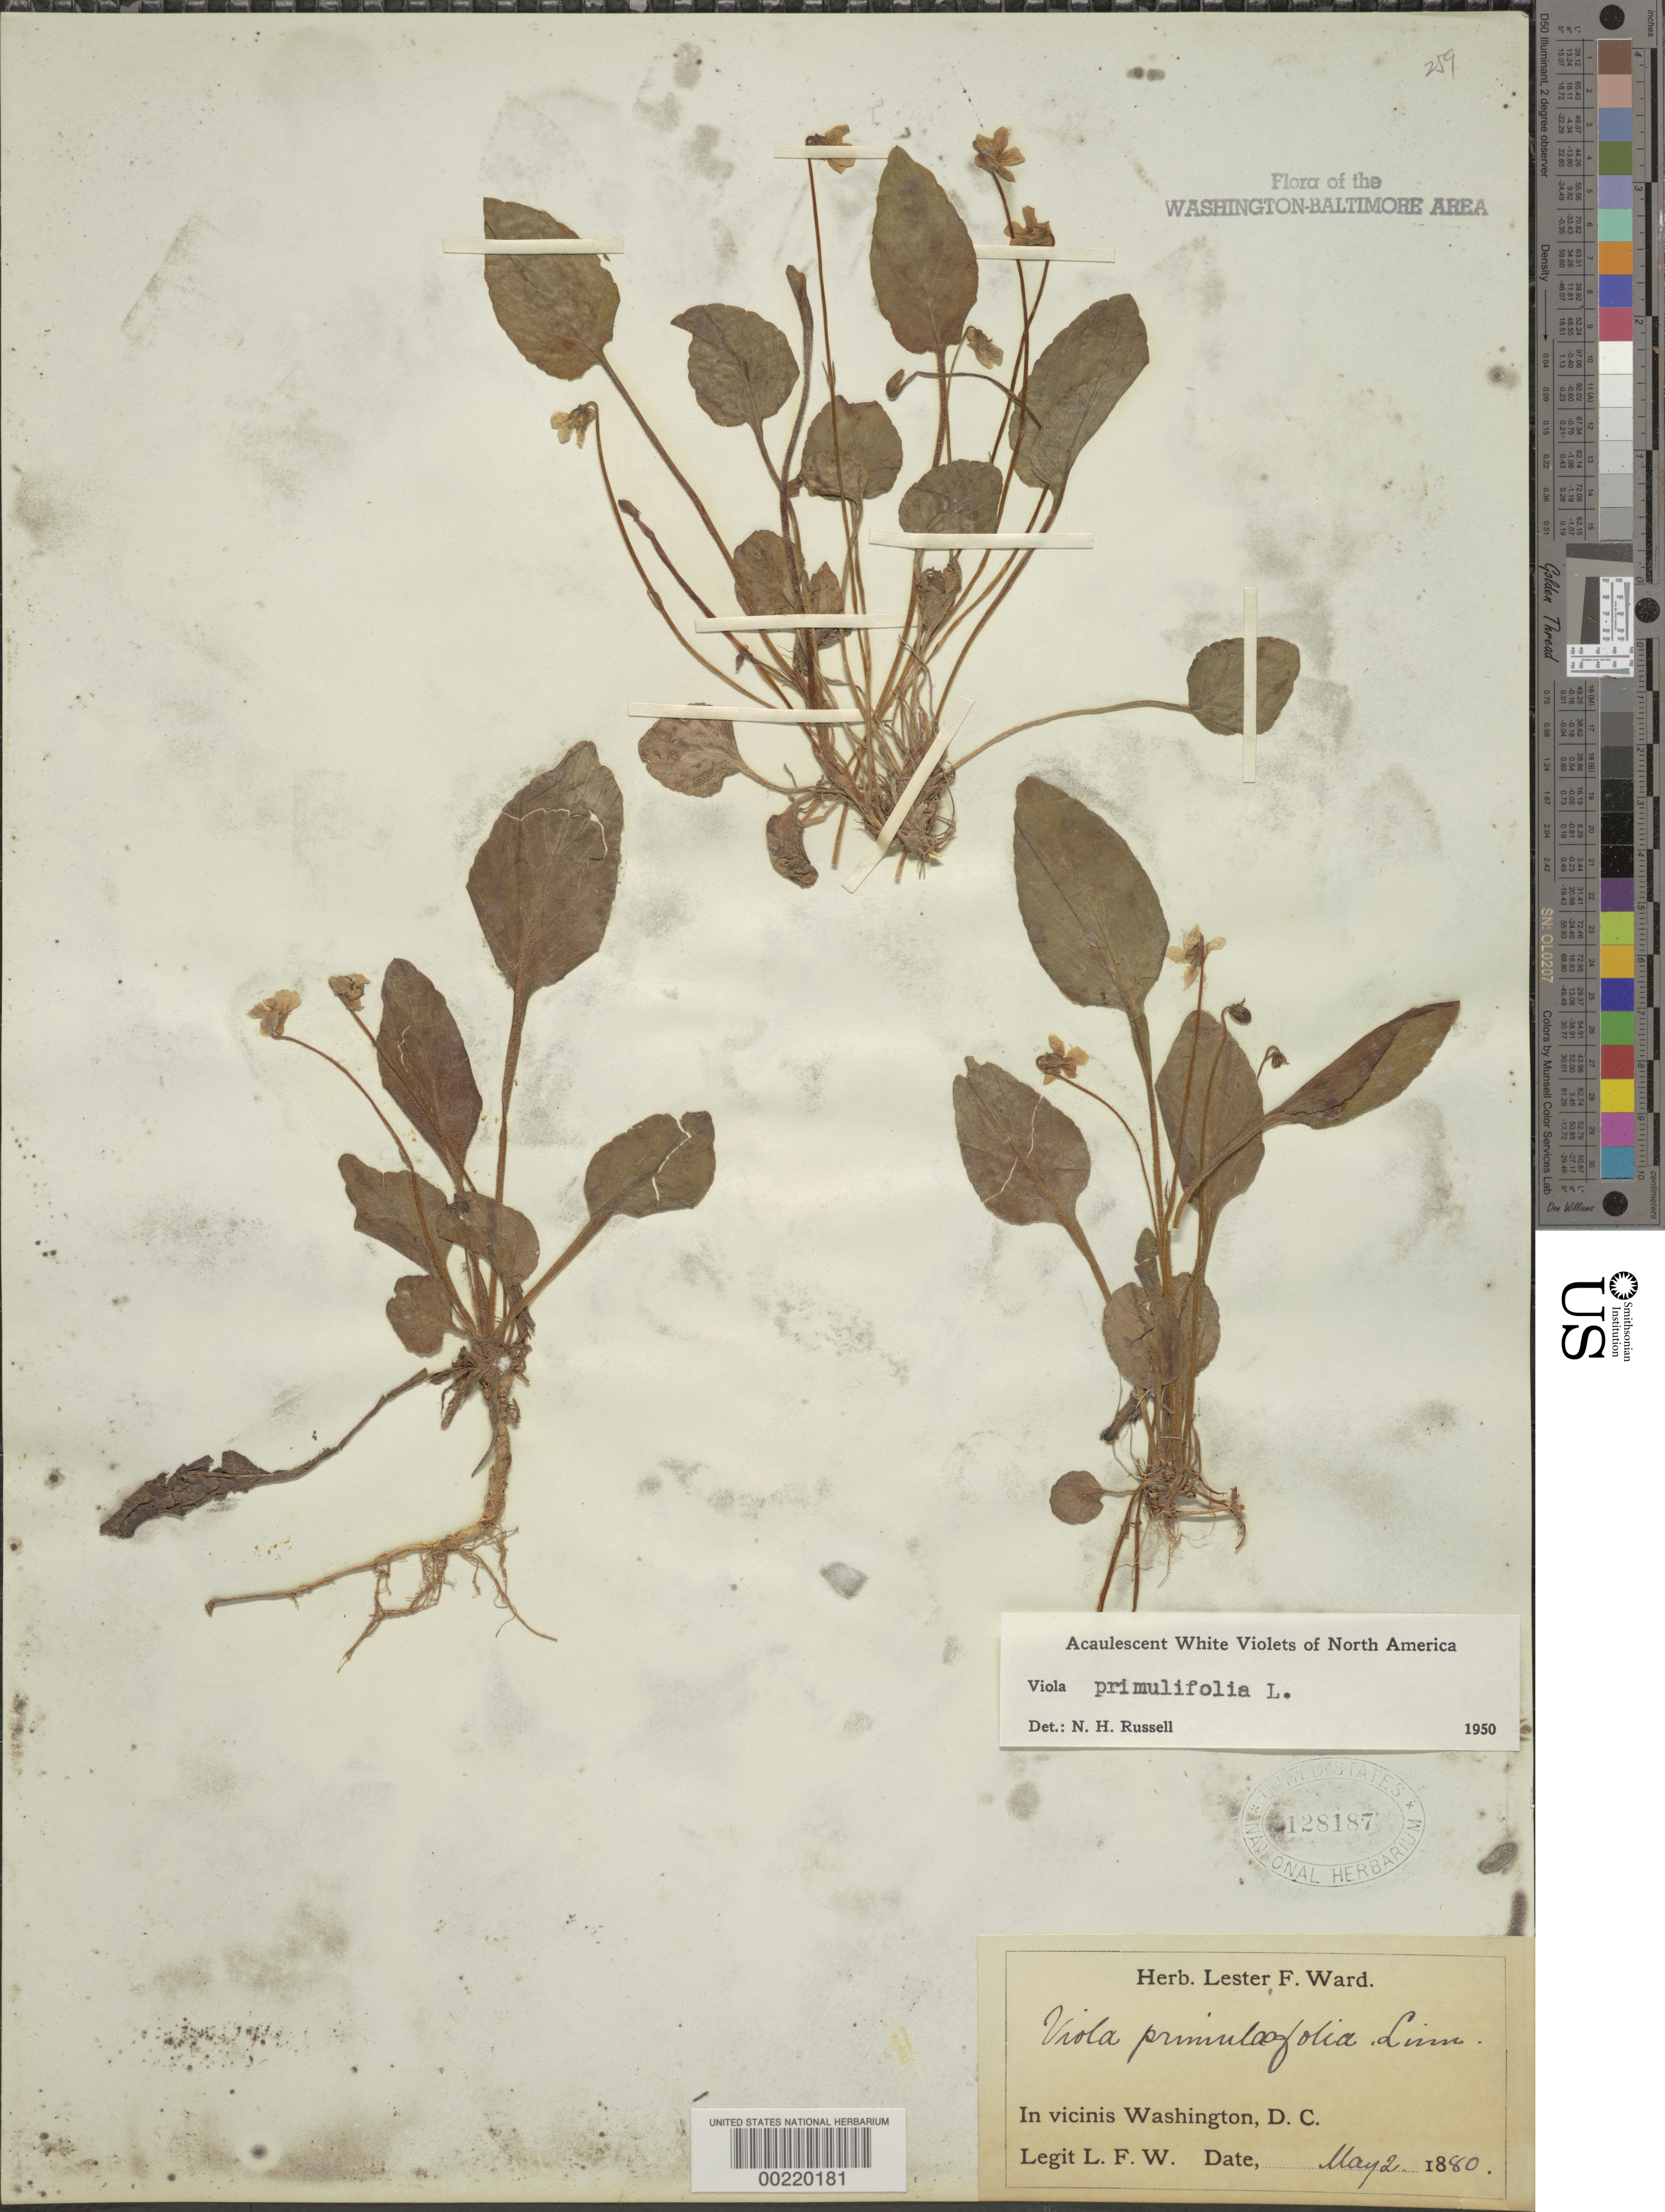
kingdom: Plantae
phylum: Tracheophyta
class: Magnoliopsida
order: Malpighiales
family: Violaceae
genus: Viola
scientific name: Viola primulifolia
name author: L.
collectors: L. F. Ward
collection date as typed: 02 May 1880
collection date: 1880-05-02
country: United States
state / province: District of Columbia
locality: Vicinity of Washington, DC.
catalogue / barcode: US 128187